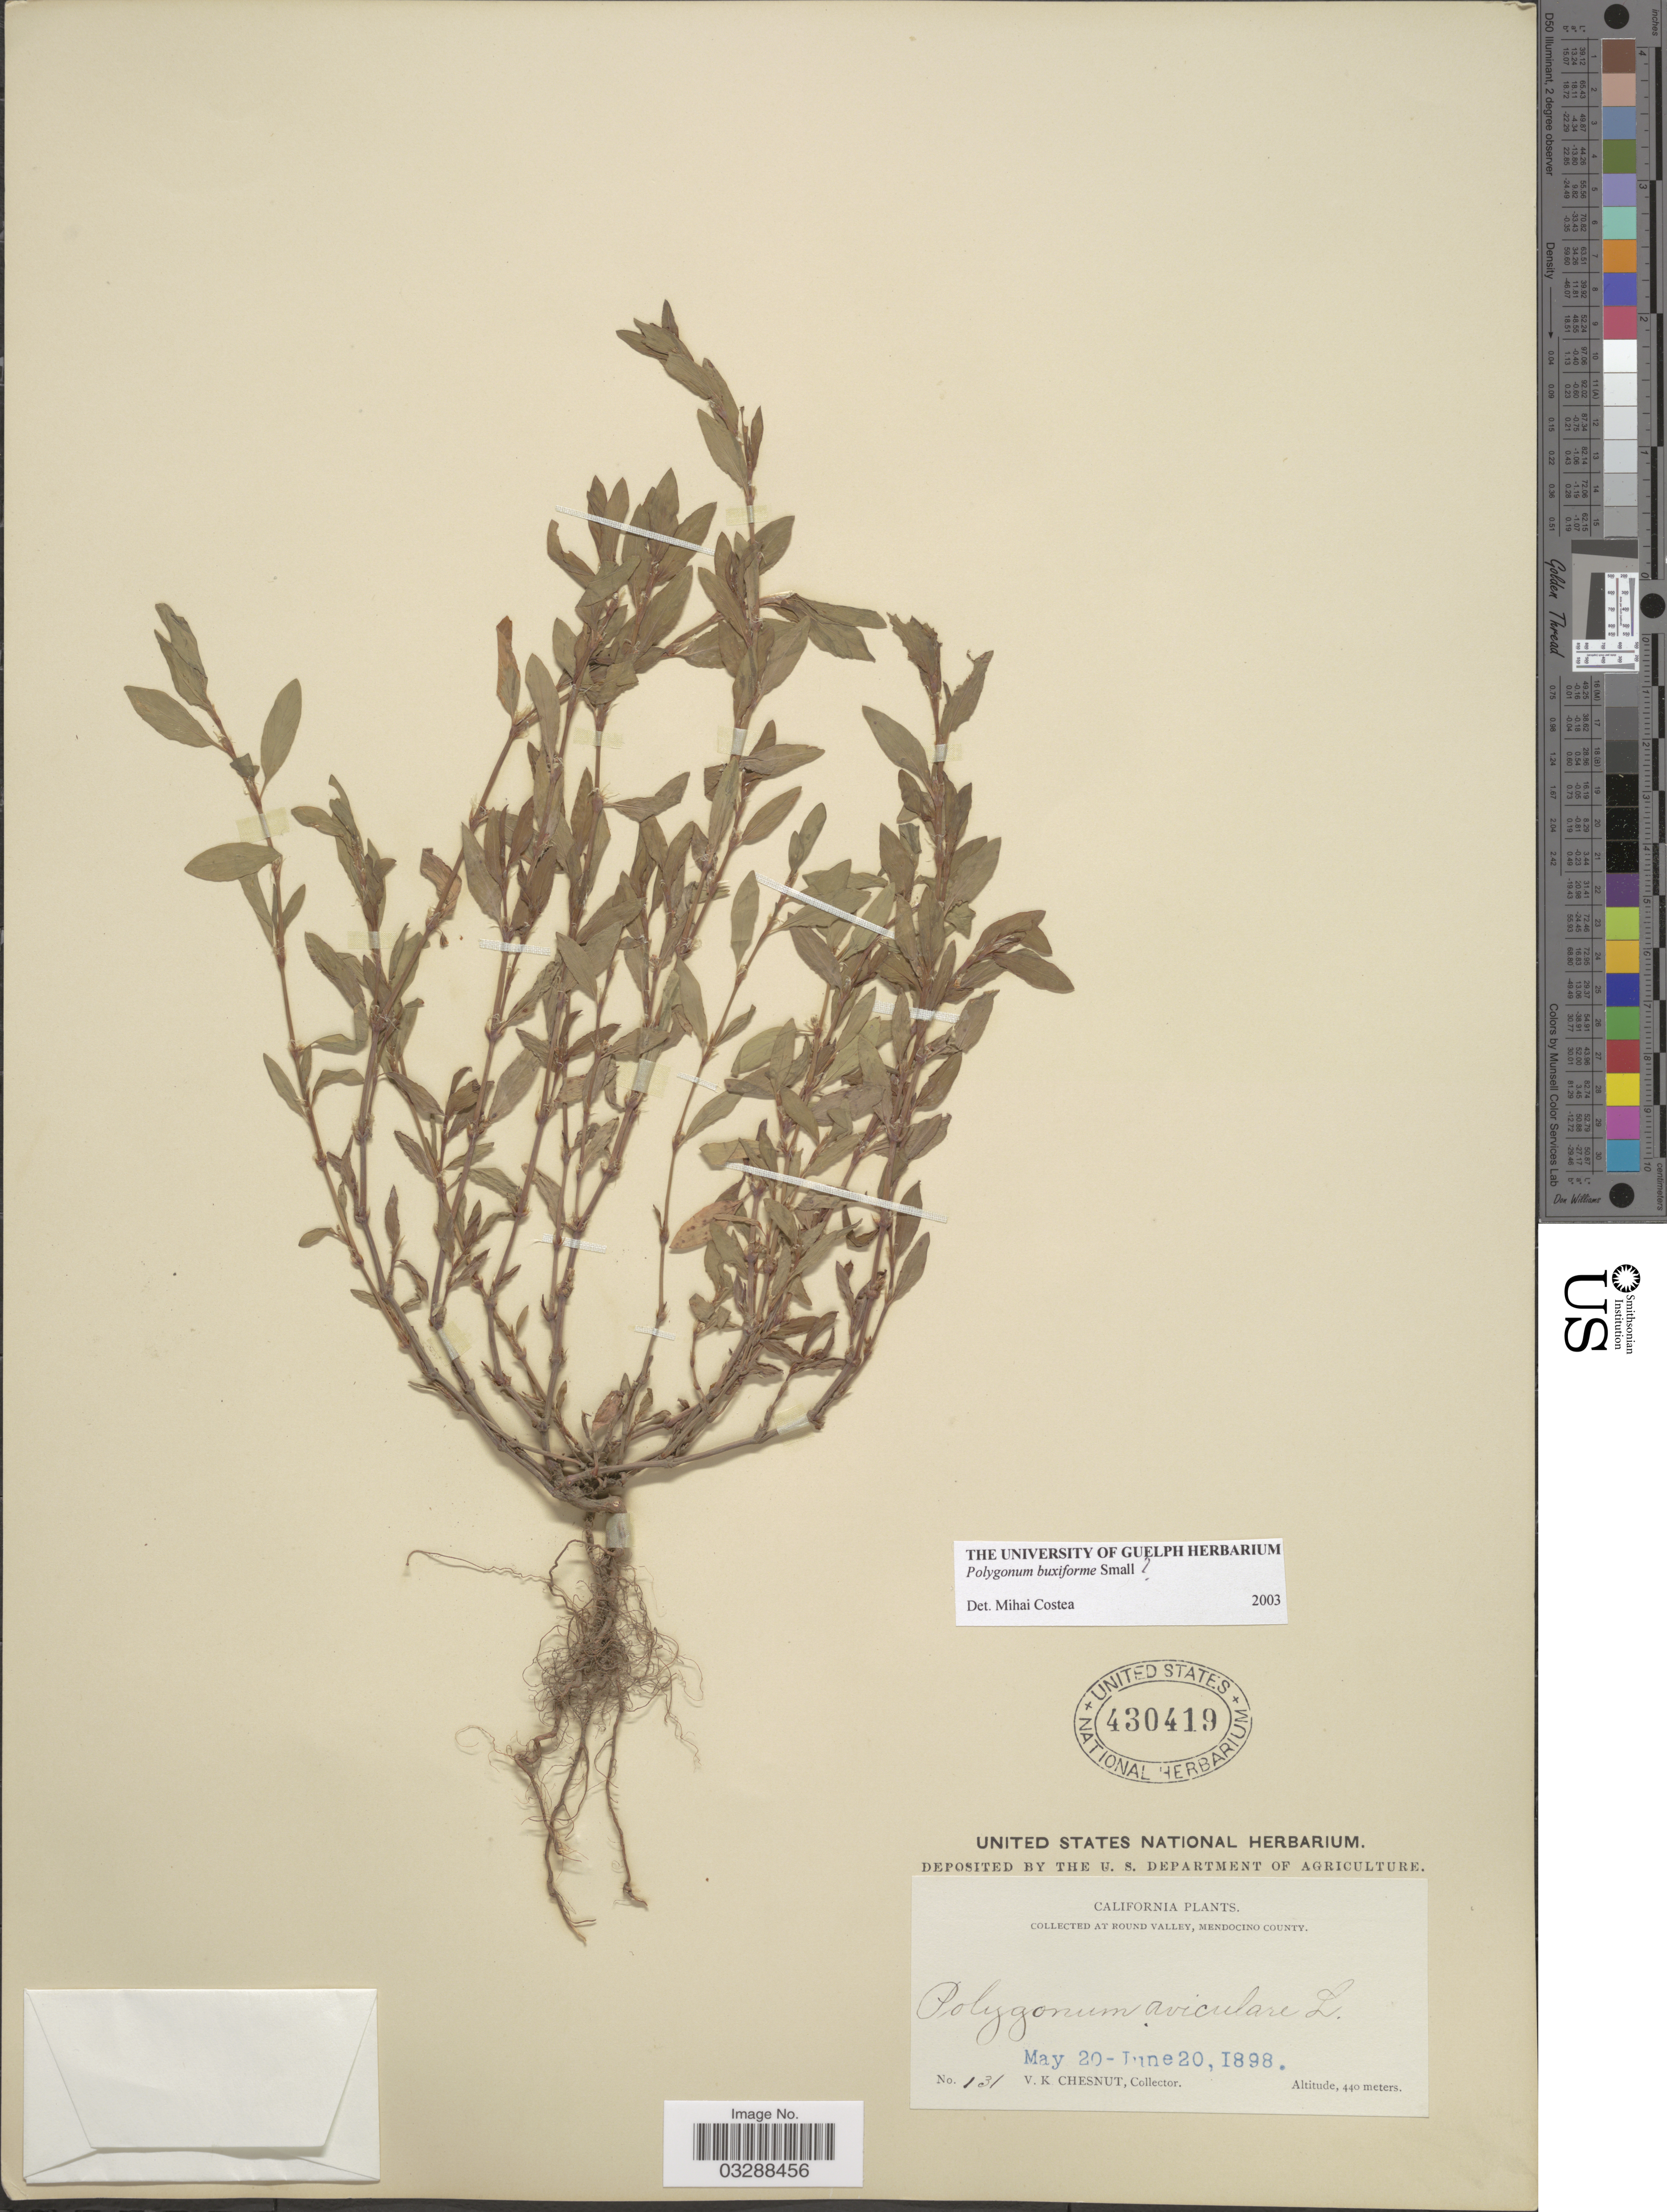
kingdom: Plantae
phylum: Tracheophyta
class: Magnoliopsida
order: Caryophyllales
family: Polygonaceae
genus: Polygonum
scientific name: Polygonum buxiforme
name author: Small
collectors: V. Chesnut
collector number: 131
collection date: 1898-05-20/1898-06-20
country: United States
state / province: California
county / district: Mendocino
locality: At Round Valley, Mendocino County.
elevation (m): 440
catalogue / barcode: US 430419